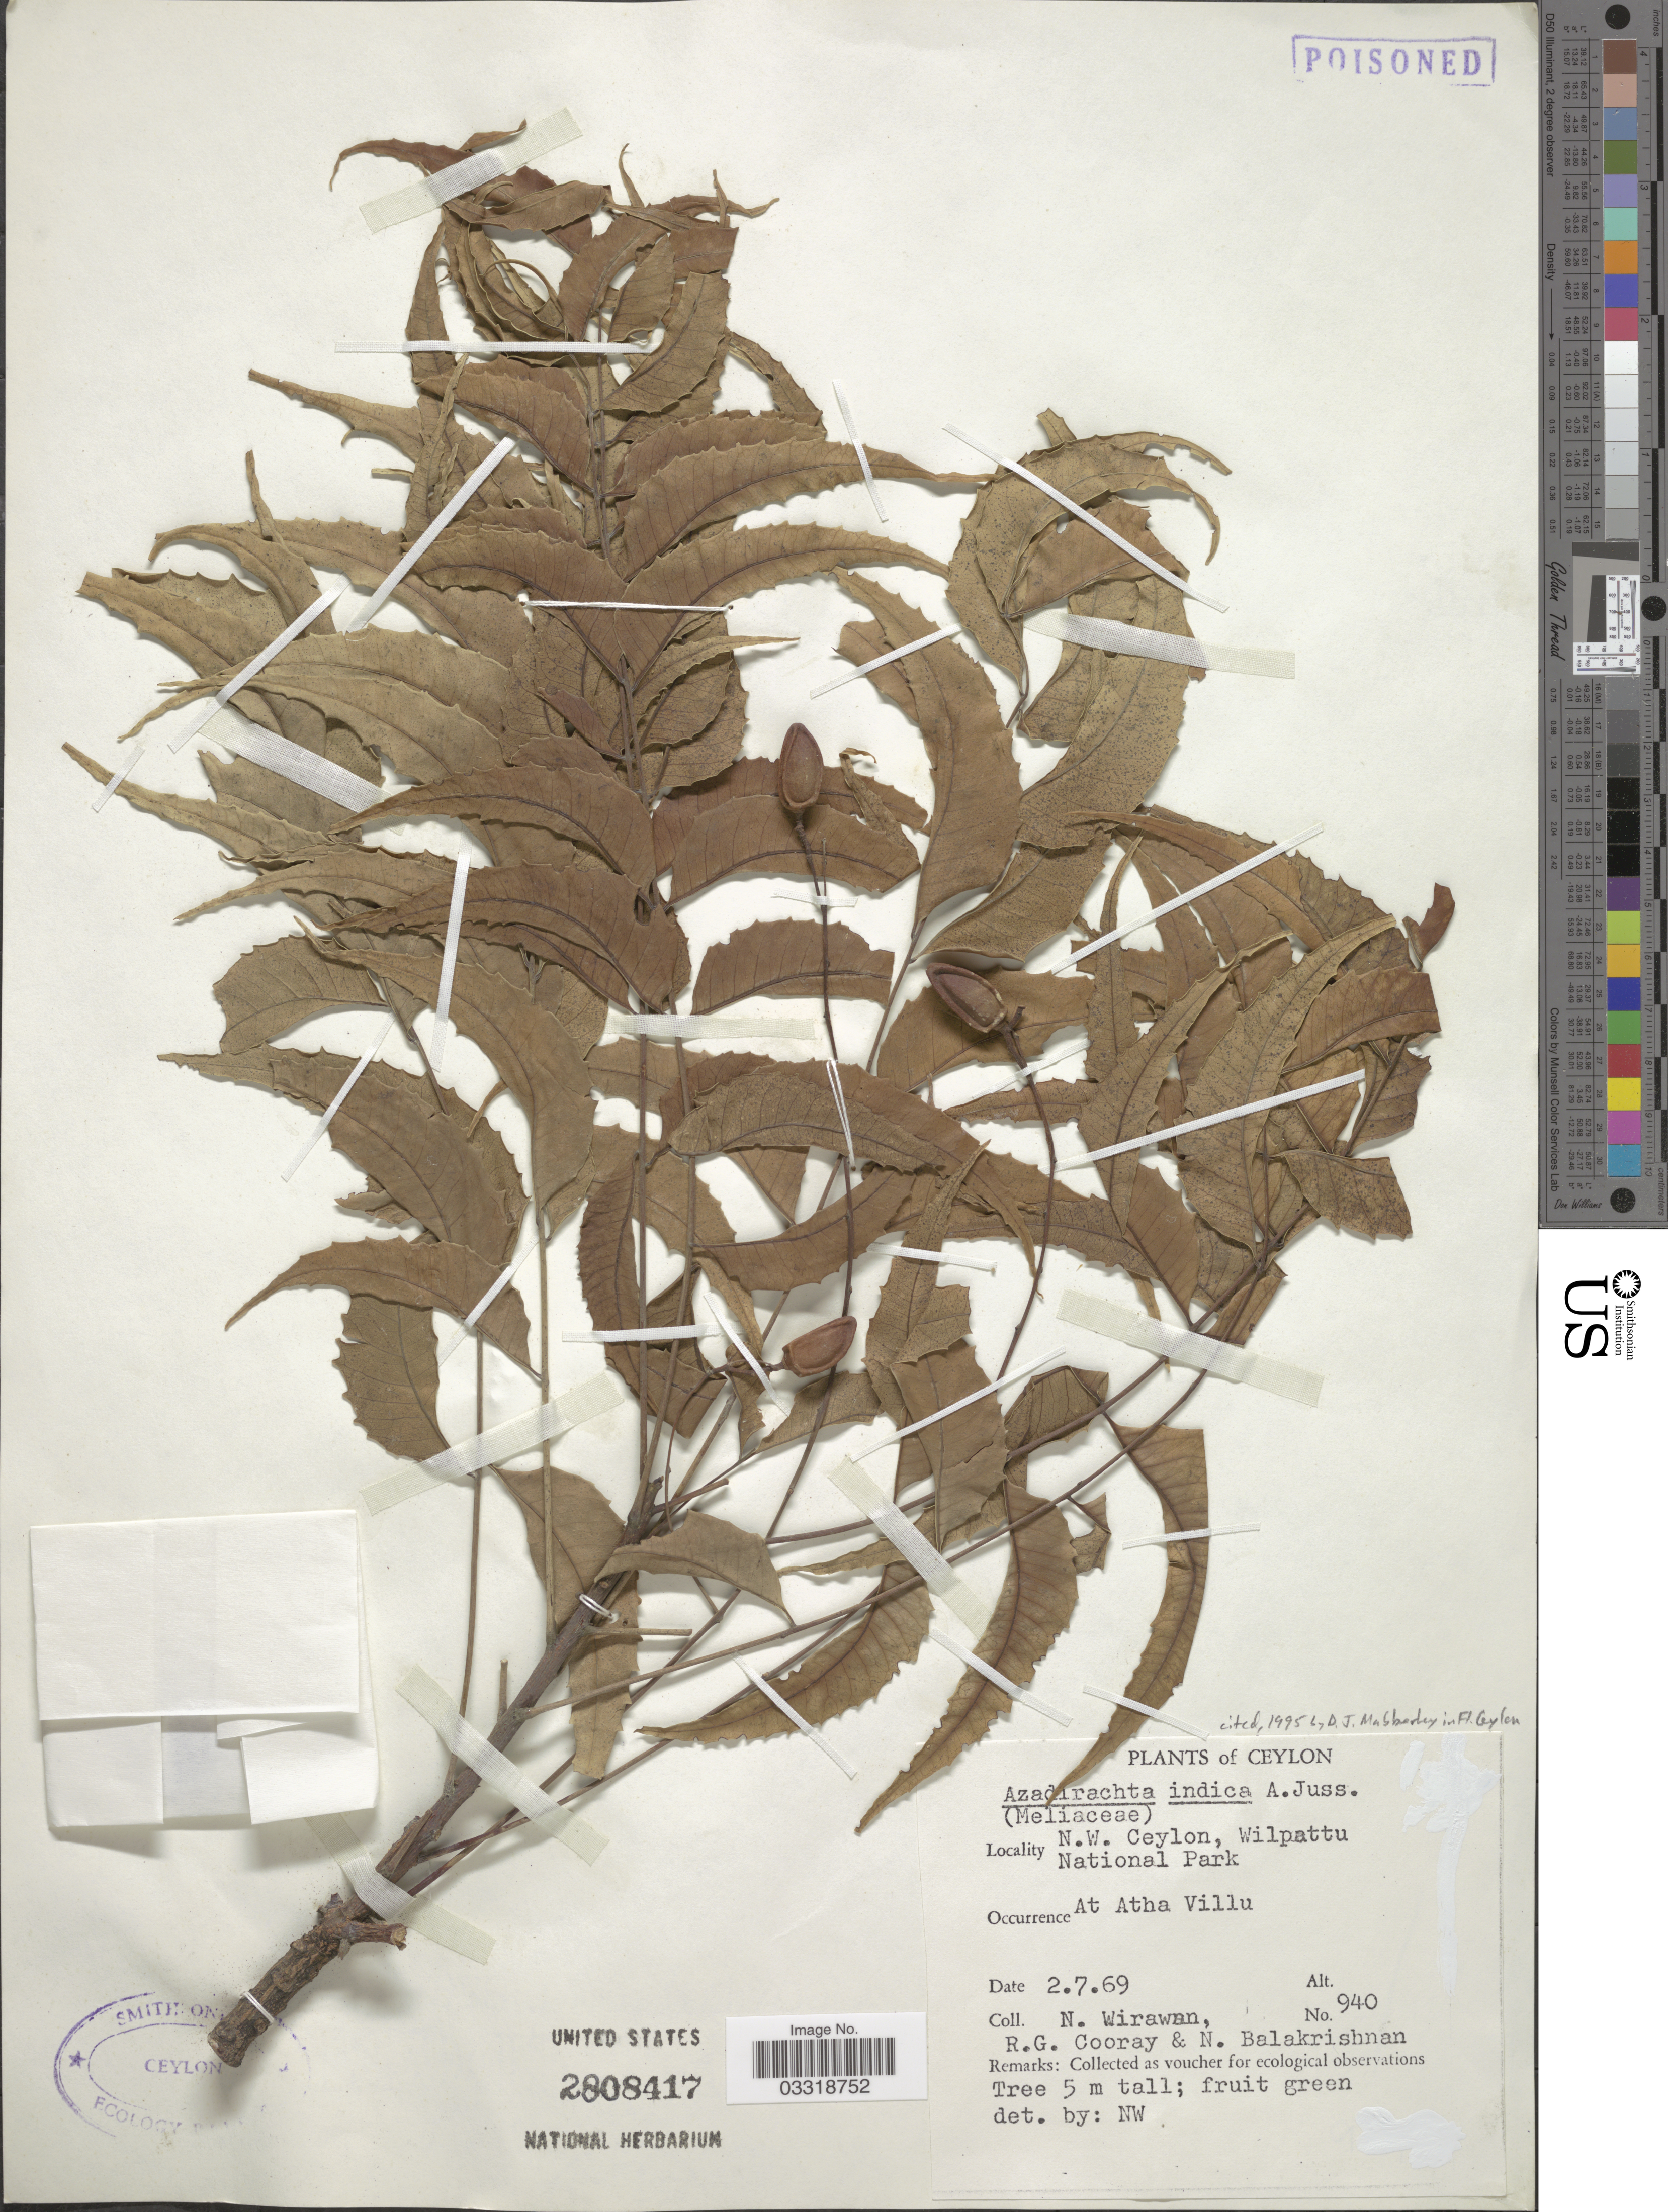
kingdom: Plantae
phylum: Tracheophyta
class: Magnoliopsida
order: Sapindales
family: Meliaceae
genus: Azadirachta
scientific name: Azadirachta indica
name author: A. Juss.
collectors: N. Wirawan, R. Cooray & N. Balakrishnan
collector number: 940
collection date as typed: Transcribed d/m/y: 2/7/69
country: Sri Lanka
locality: N.W. Ceylon, Wilpattu National Park. At Atha Villu.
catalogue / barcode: US 2808417